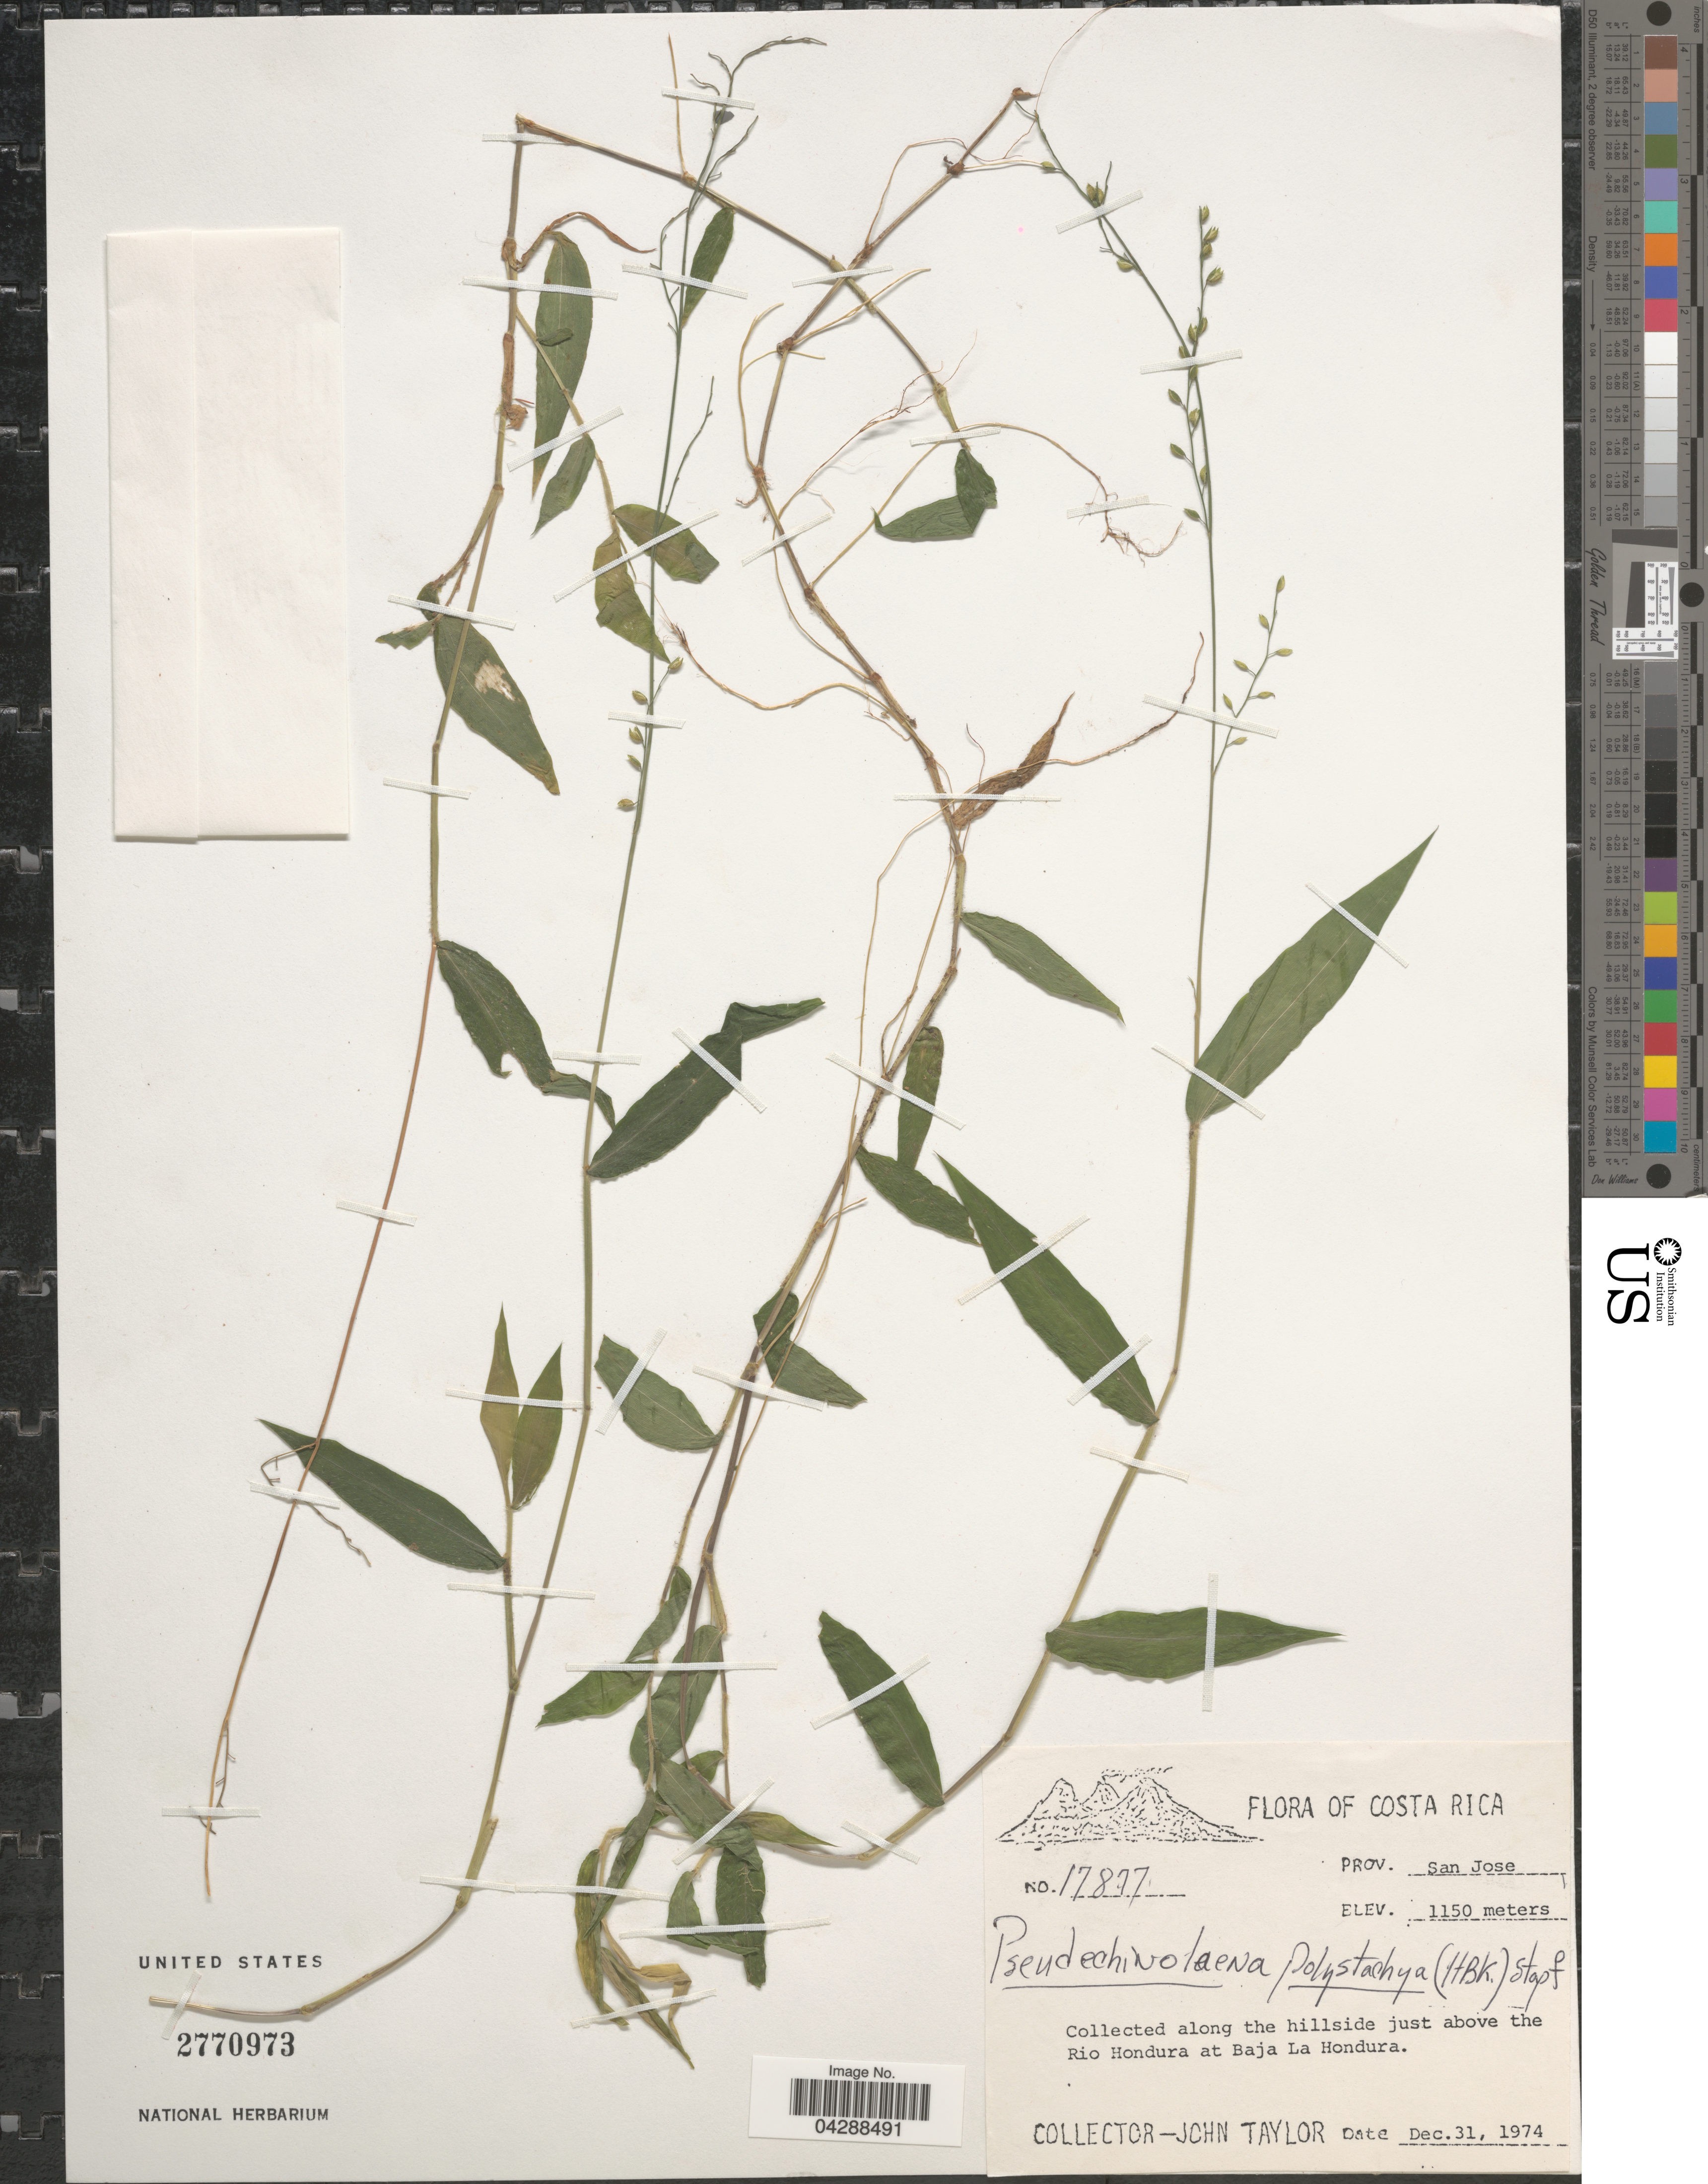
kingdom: Plantae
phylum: Tracheophyta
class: Liliopsida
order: Poales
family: Poaceae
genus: Pseudechinolaena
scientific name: Pseudechinolaena polystachya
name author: (Kunth) Stapf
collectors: J. Taylor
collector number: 17897*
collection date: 1974-12-31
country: Costa Rica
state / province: San José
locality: Along the hillside just above the Rio Hondura at Baja La Hondura,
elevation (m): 1150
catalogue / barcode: US 2770973